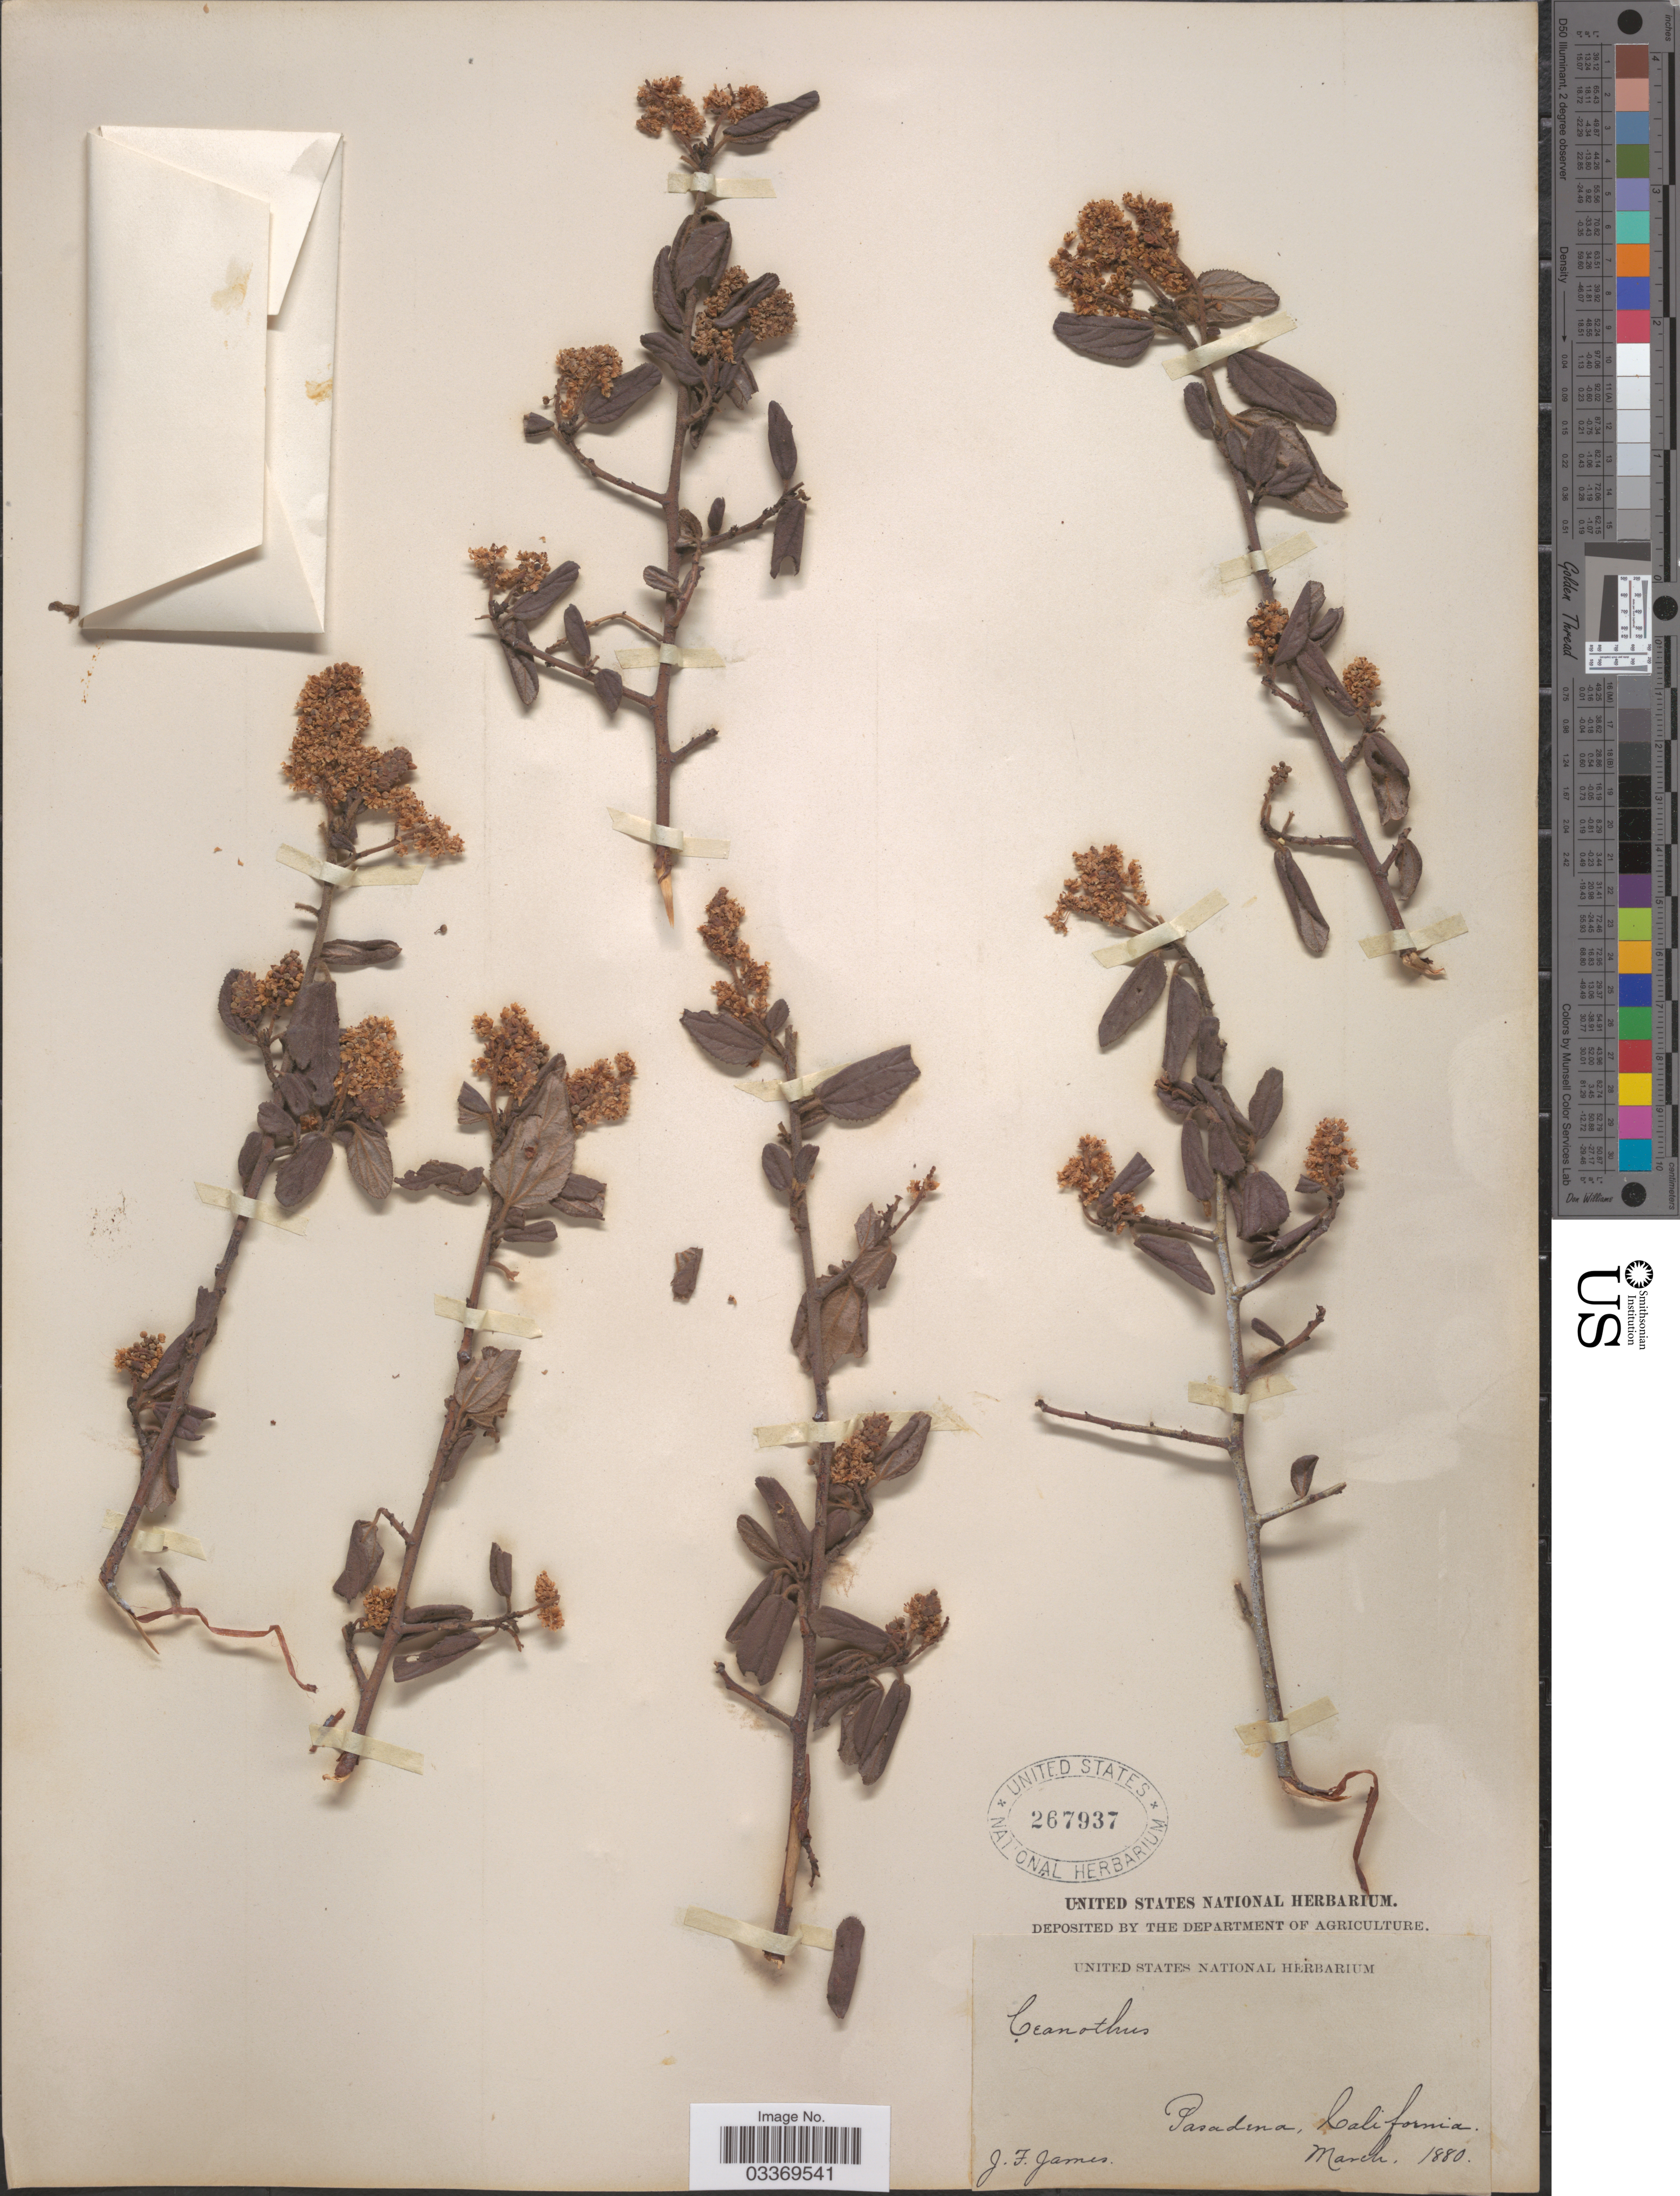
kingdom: Plantae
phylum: Tracheophyta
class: Magnoliopsida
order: Rosales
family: Rhamnaceae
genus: Ceanothus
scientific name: Ceanothus hirsutus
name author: Nutt.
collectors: J. James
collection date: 1880-03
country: United States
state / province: California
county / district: Los Angeles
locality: Pasadena.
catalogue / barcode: US 267937